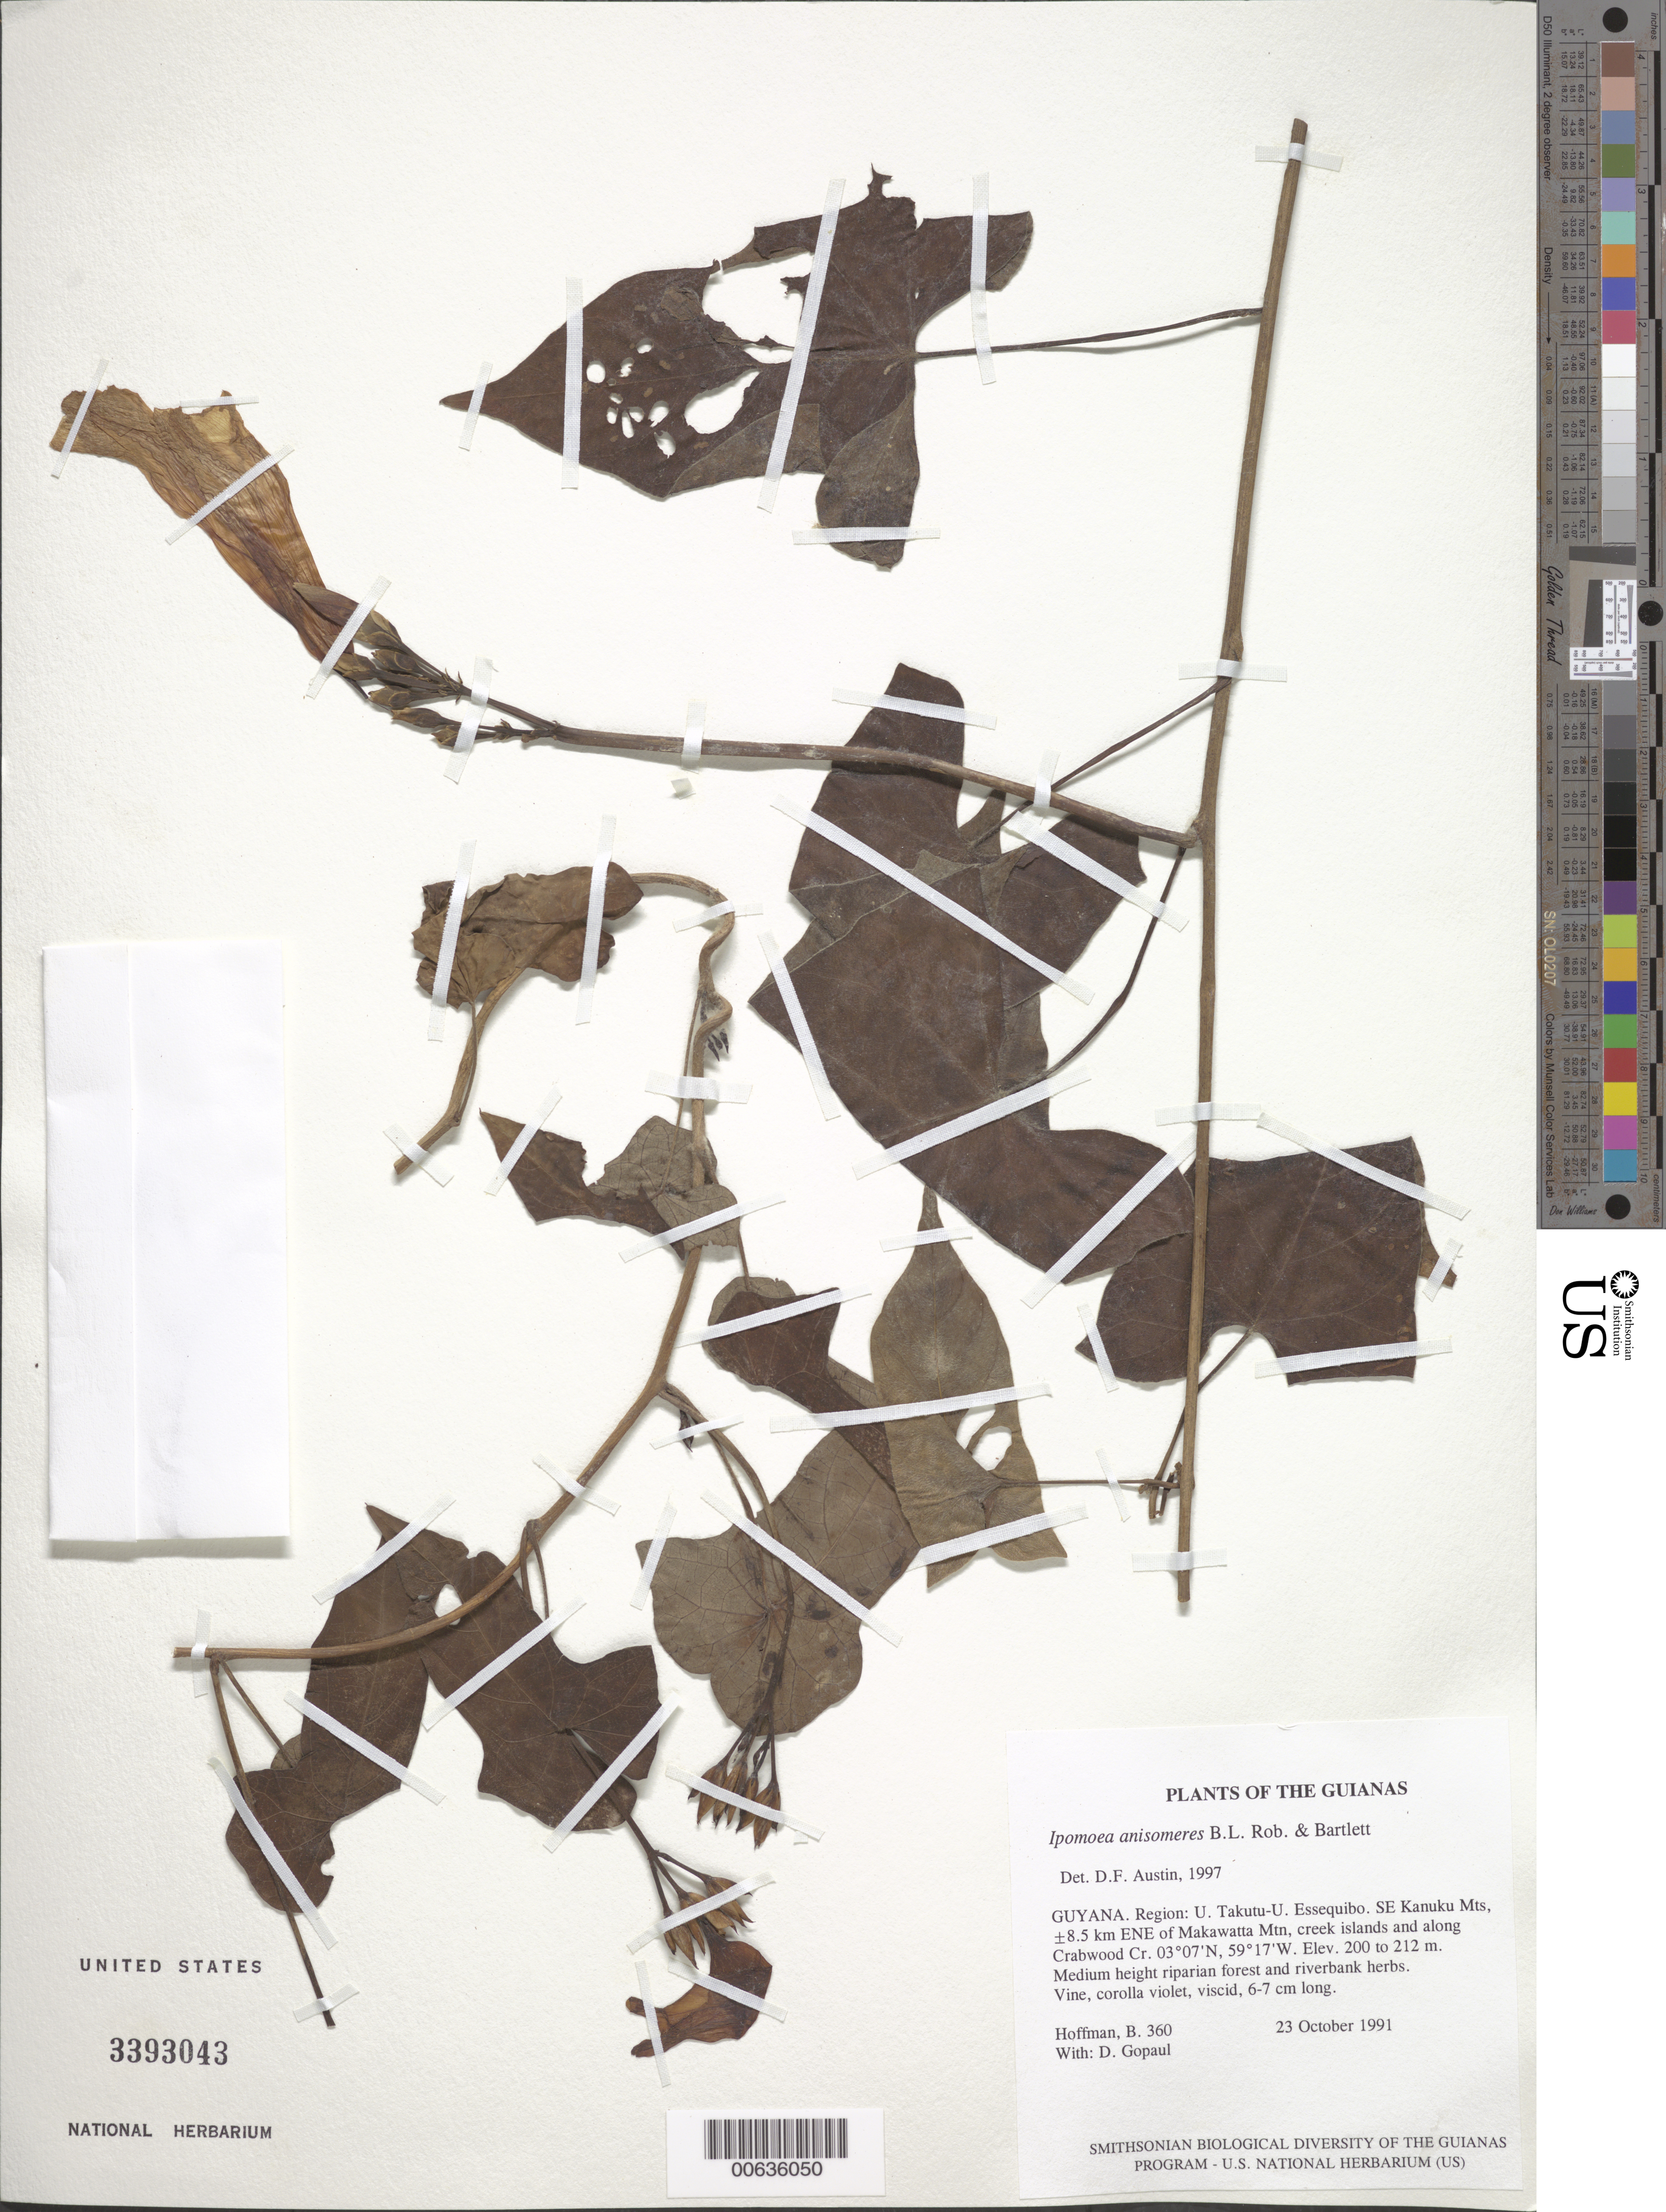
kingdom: Plantae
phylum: Tracheophyta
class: Magnoliopsida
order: Solanales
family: Convolvulaceae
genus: Ipomoea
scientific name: Ipomoea anisomeres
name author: B.L. Rob. & Bartlett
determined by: Austin, D. F.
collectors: B. Hoffman & D. Gopaul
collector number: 360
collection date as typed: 23 October 1991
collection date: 1991-10-23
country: Guyana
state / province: U. Takutu-U. Essequibo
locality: SE Kanuku Mts, ±8.5 km ENE of Makawatta Mtn, creek islands and along Crabwood Creek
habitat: Medium height riparian forest and riverbank herbs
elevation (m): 200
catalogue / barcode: US 3393043